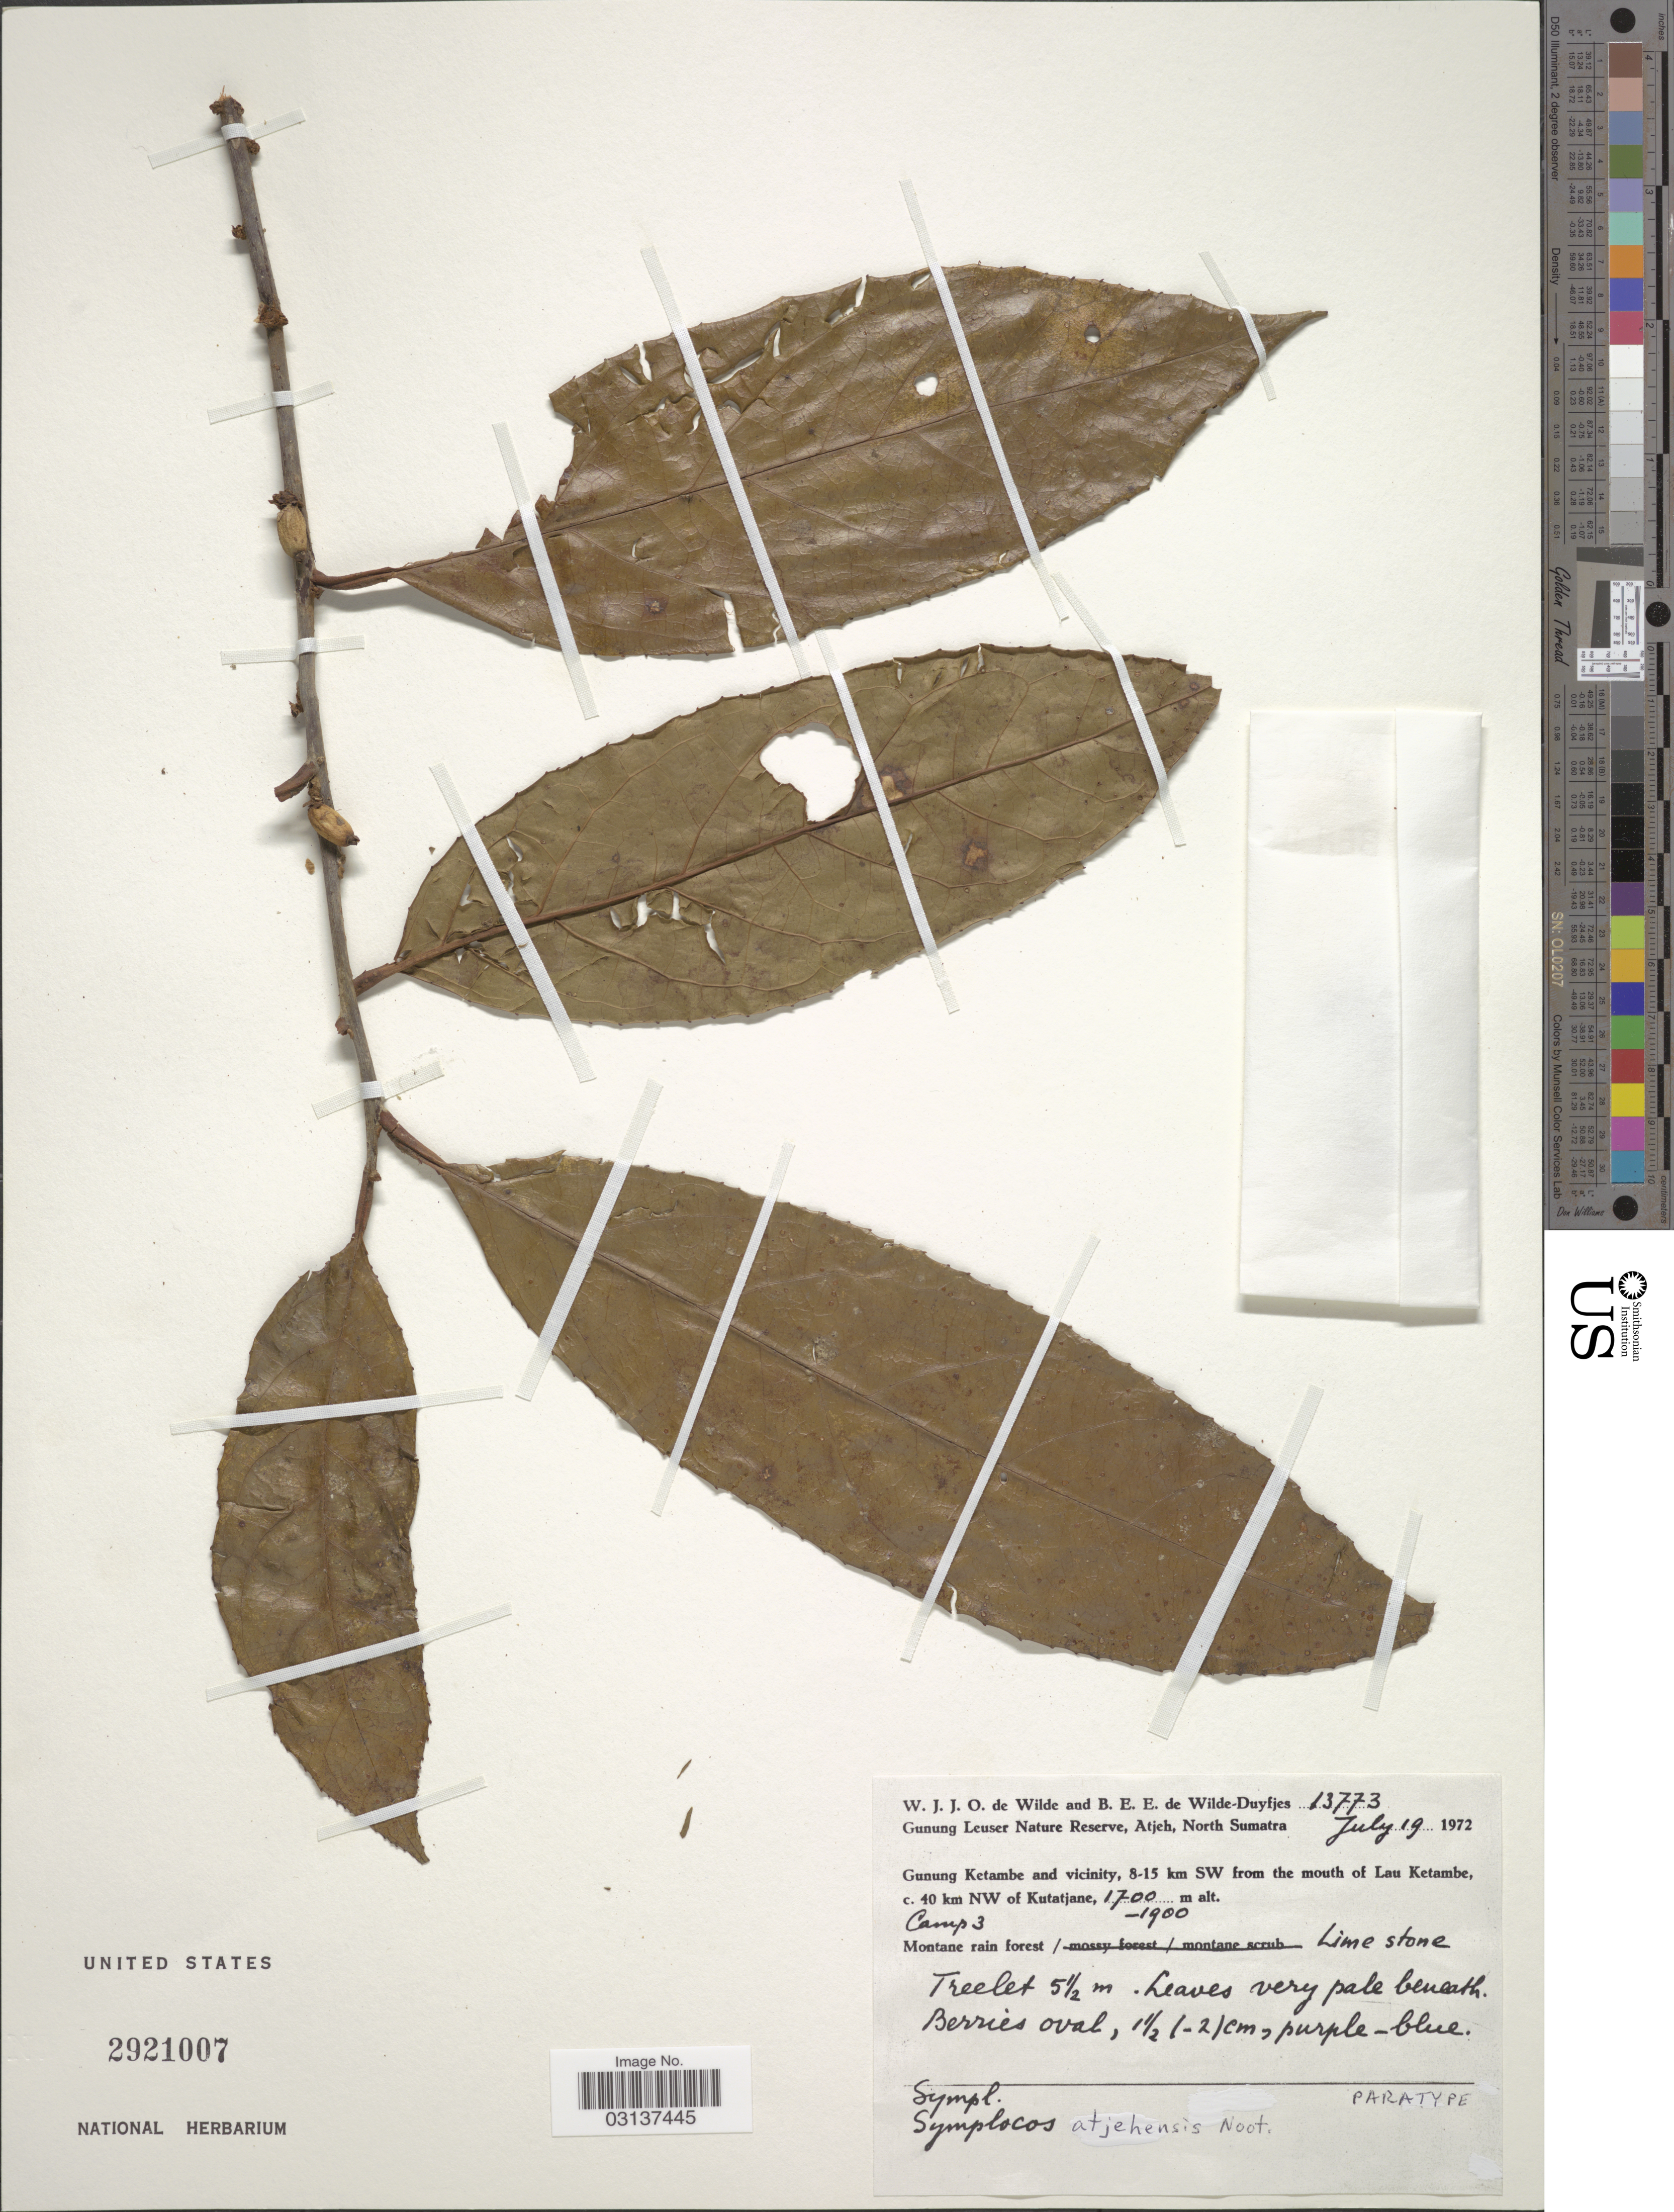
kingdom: Plantae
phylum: Tracheophyta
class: Magnoliopsida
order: Ericales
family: Symplocaceae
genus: Symplocos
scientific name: Symplocos atjehensis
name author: Noot.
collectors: W. J. de Wilde & B. E. de Wilde-Duyfjes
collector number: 13773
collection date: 1972-07-19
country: Indonesia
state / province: Sumatra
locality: Gunung Leuser Nature Reserve, Atjeh, North Sumatra. Gunung Ketambe and vicinity, 8-15 km SW from the mouth of Lau Ketambe, c. 40 km NW of Kutatjane, Camp 3.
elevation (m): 1700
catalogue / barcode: US 2921007